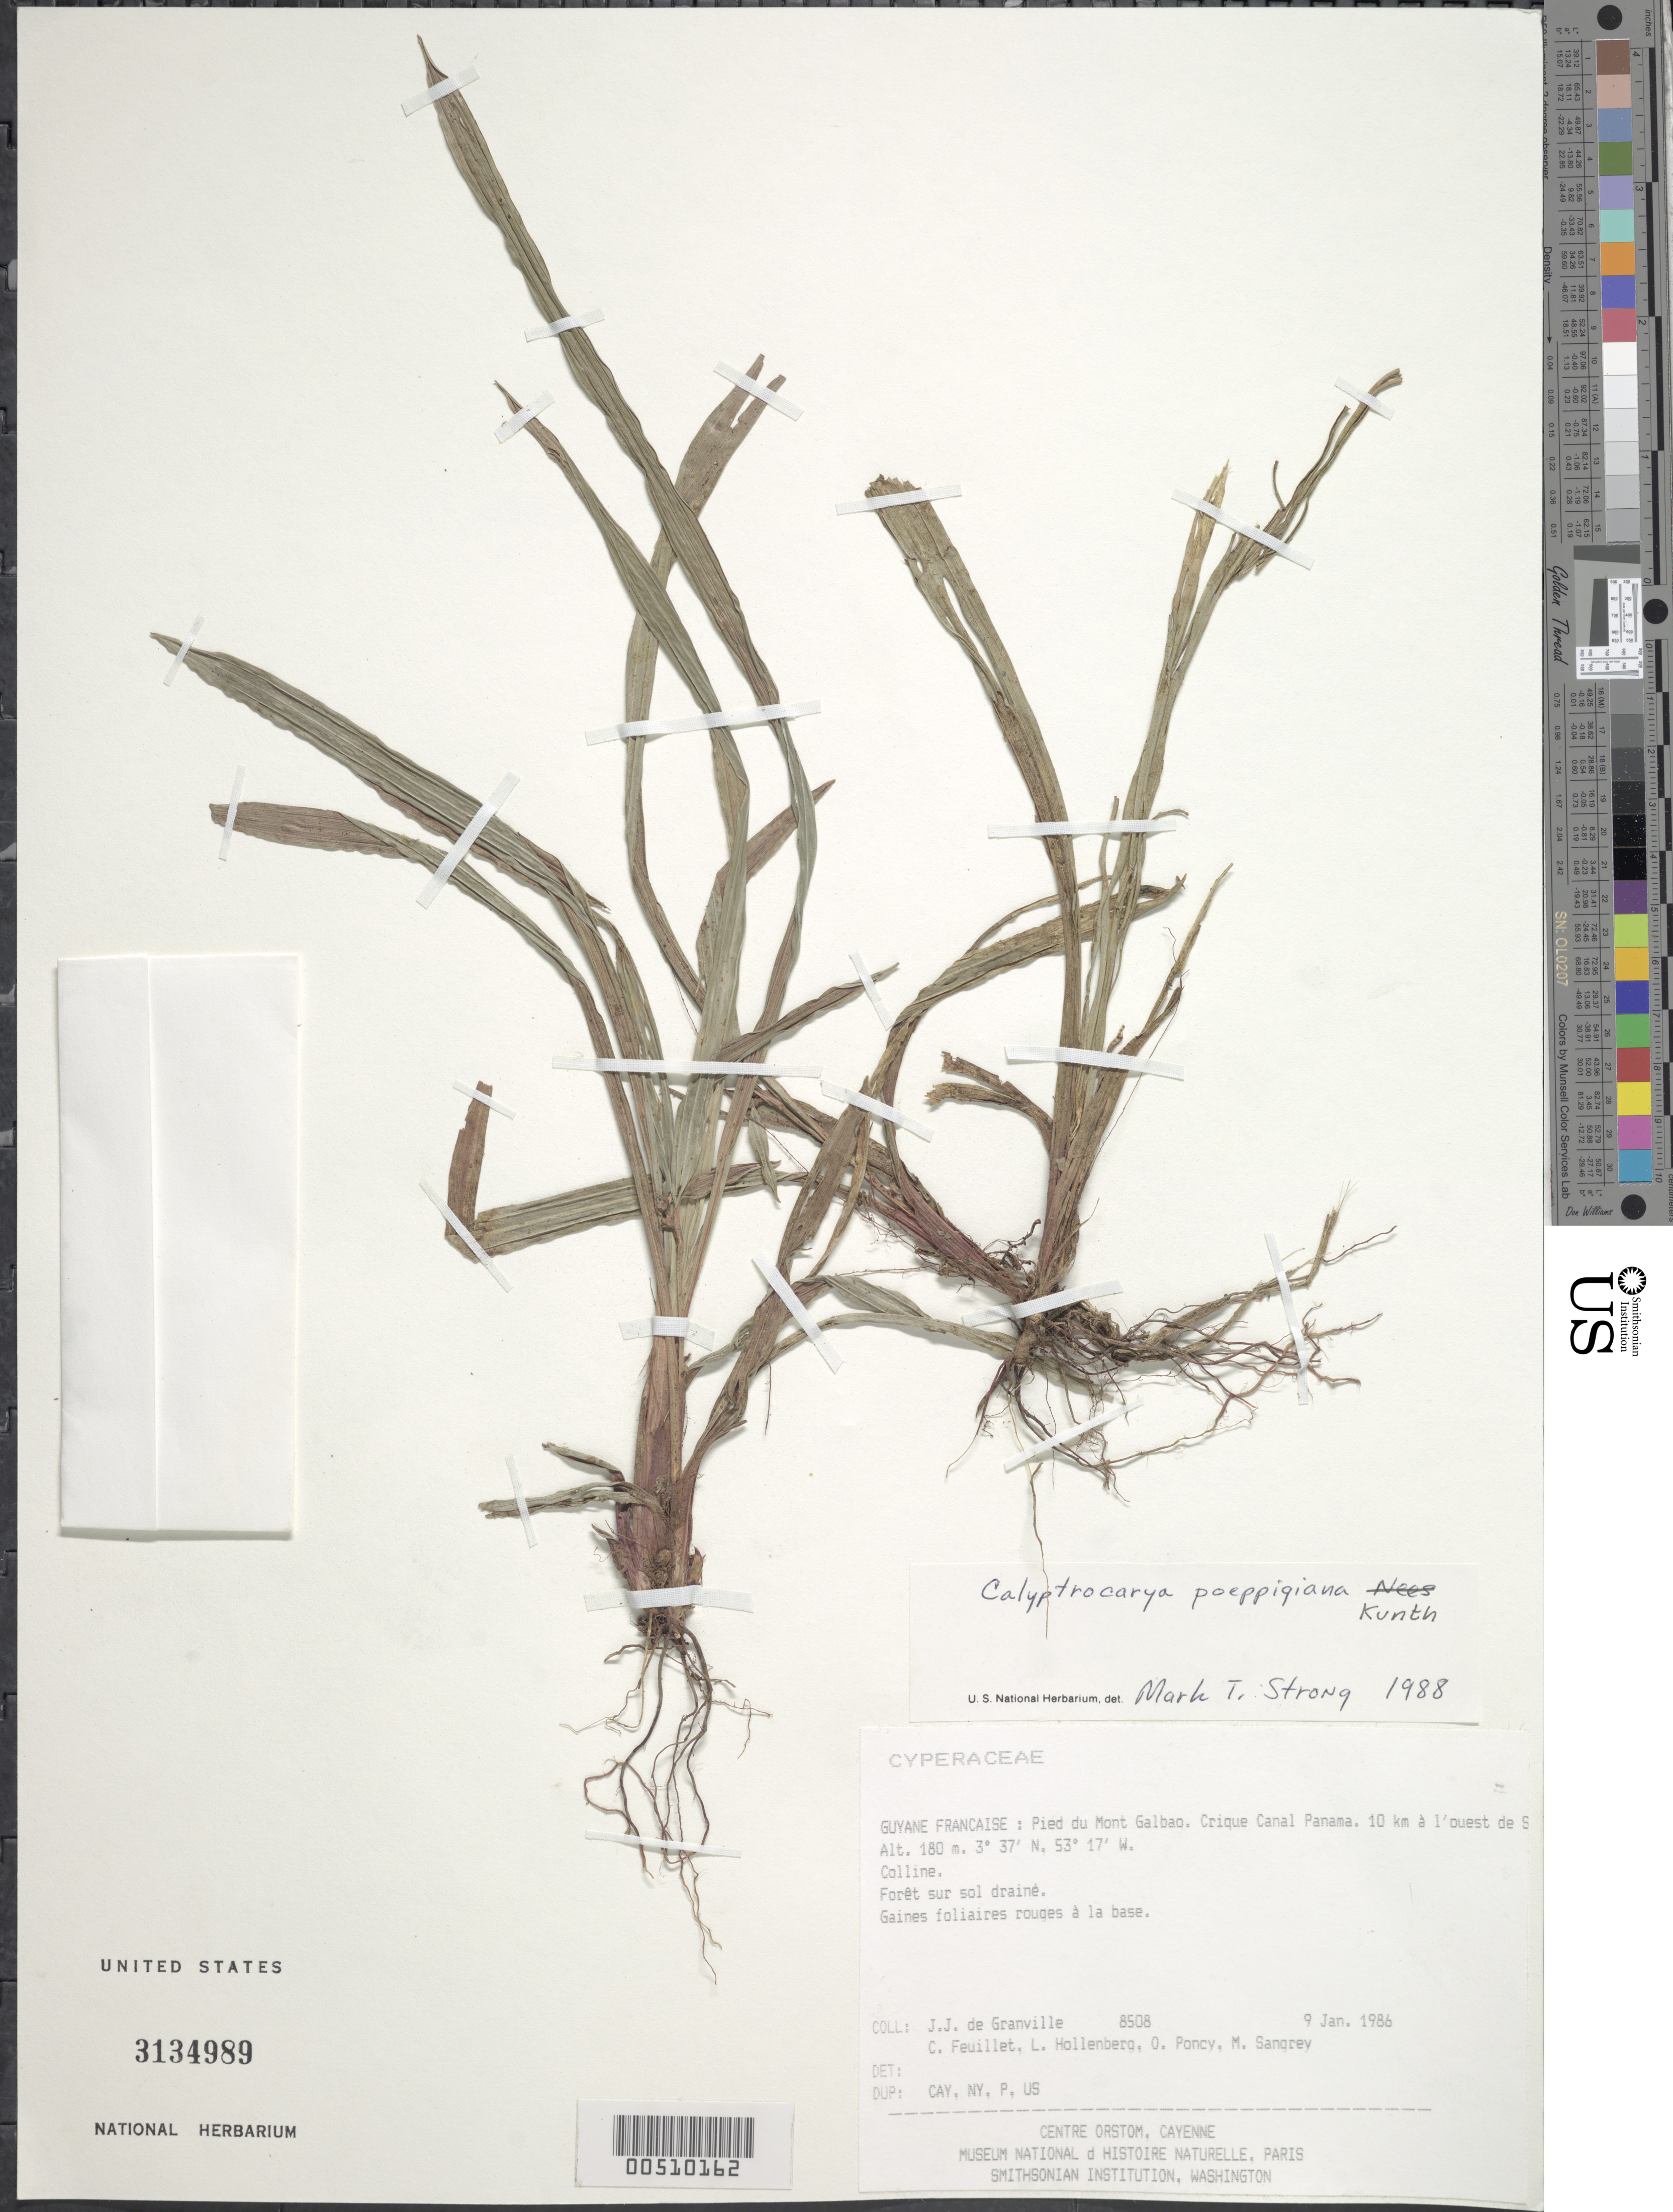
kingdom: Plantae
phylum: Tracheophyta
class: Liliopsida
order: Poales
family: Cyperaceae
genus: Calyptrocarya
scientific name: Calyptrocarya poeppigiana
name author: Kunth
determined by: Strong, M. T., (US), Smithsonian Institution - National Museum of Natural History (UNITED STATES)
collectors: J.-J. de Granville, C. Feuillet, L. Hollenberg & O. Poncy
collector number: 8508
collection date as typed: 09 Jan 1986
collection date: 1986-01-09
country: French Guiana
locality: Pied du Mont Galbao, Crique Canal Panama, 10 km a l'ouest de ?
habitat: Foret sur sol draine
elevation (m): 180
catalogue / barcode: US 3134989